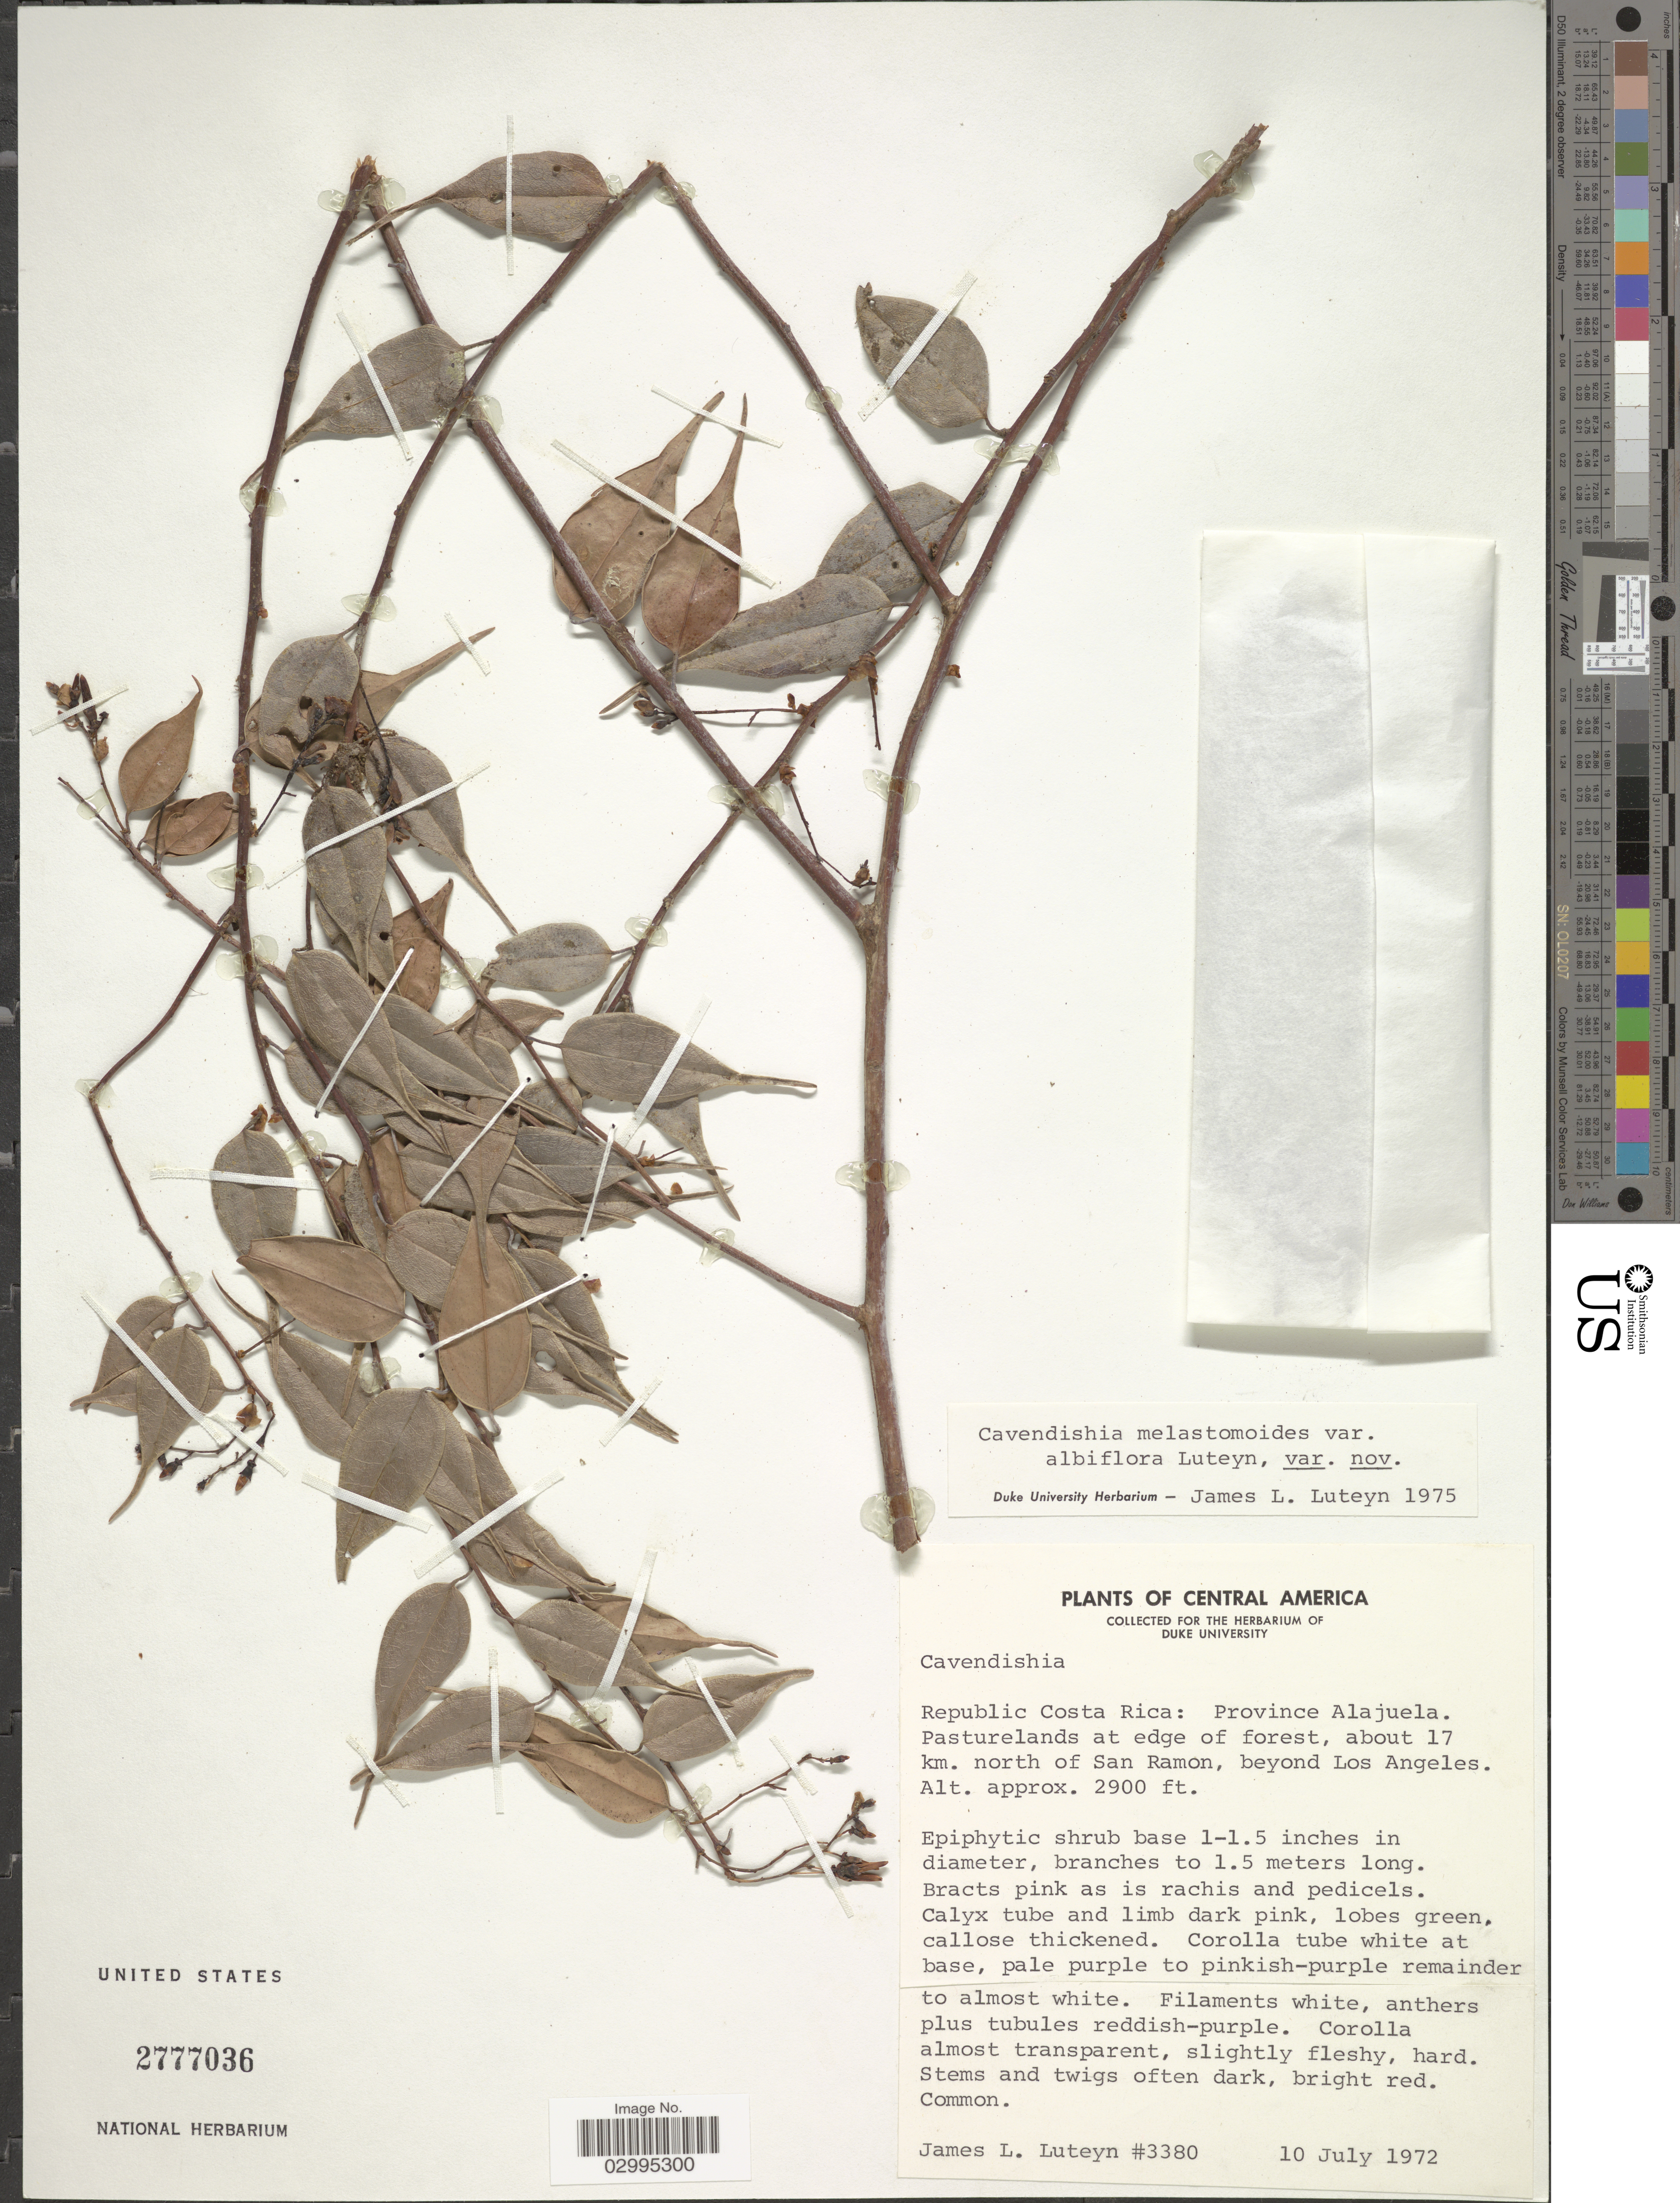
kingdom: Plantae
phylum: Tracheophyta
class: Magnoliopsida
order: Ericales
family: Ericaceae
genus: Cavendishia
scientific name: Cavendishia melastomoides var. albiflora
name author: Luteyn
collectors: J. L. Luteyn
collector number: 3380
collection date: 1972-07-10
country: Costa Rica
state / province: Alajuela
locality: About 17 km. north of San Ramon, beyond Los Angeles.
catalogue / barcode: US 2777036